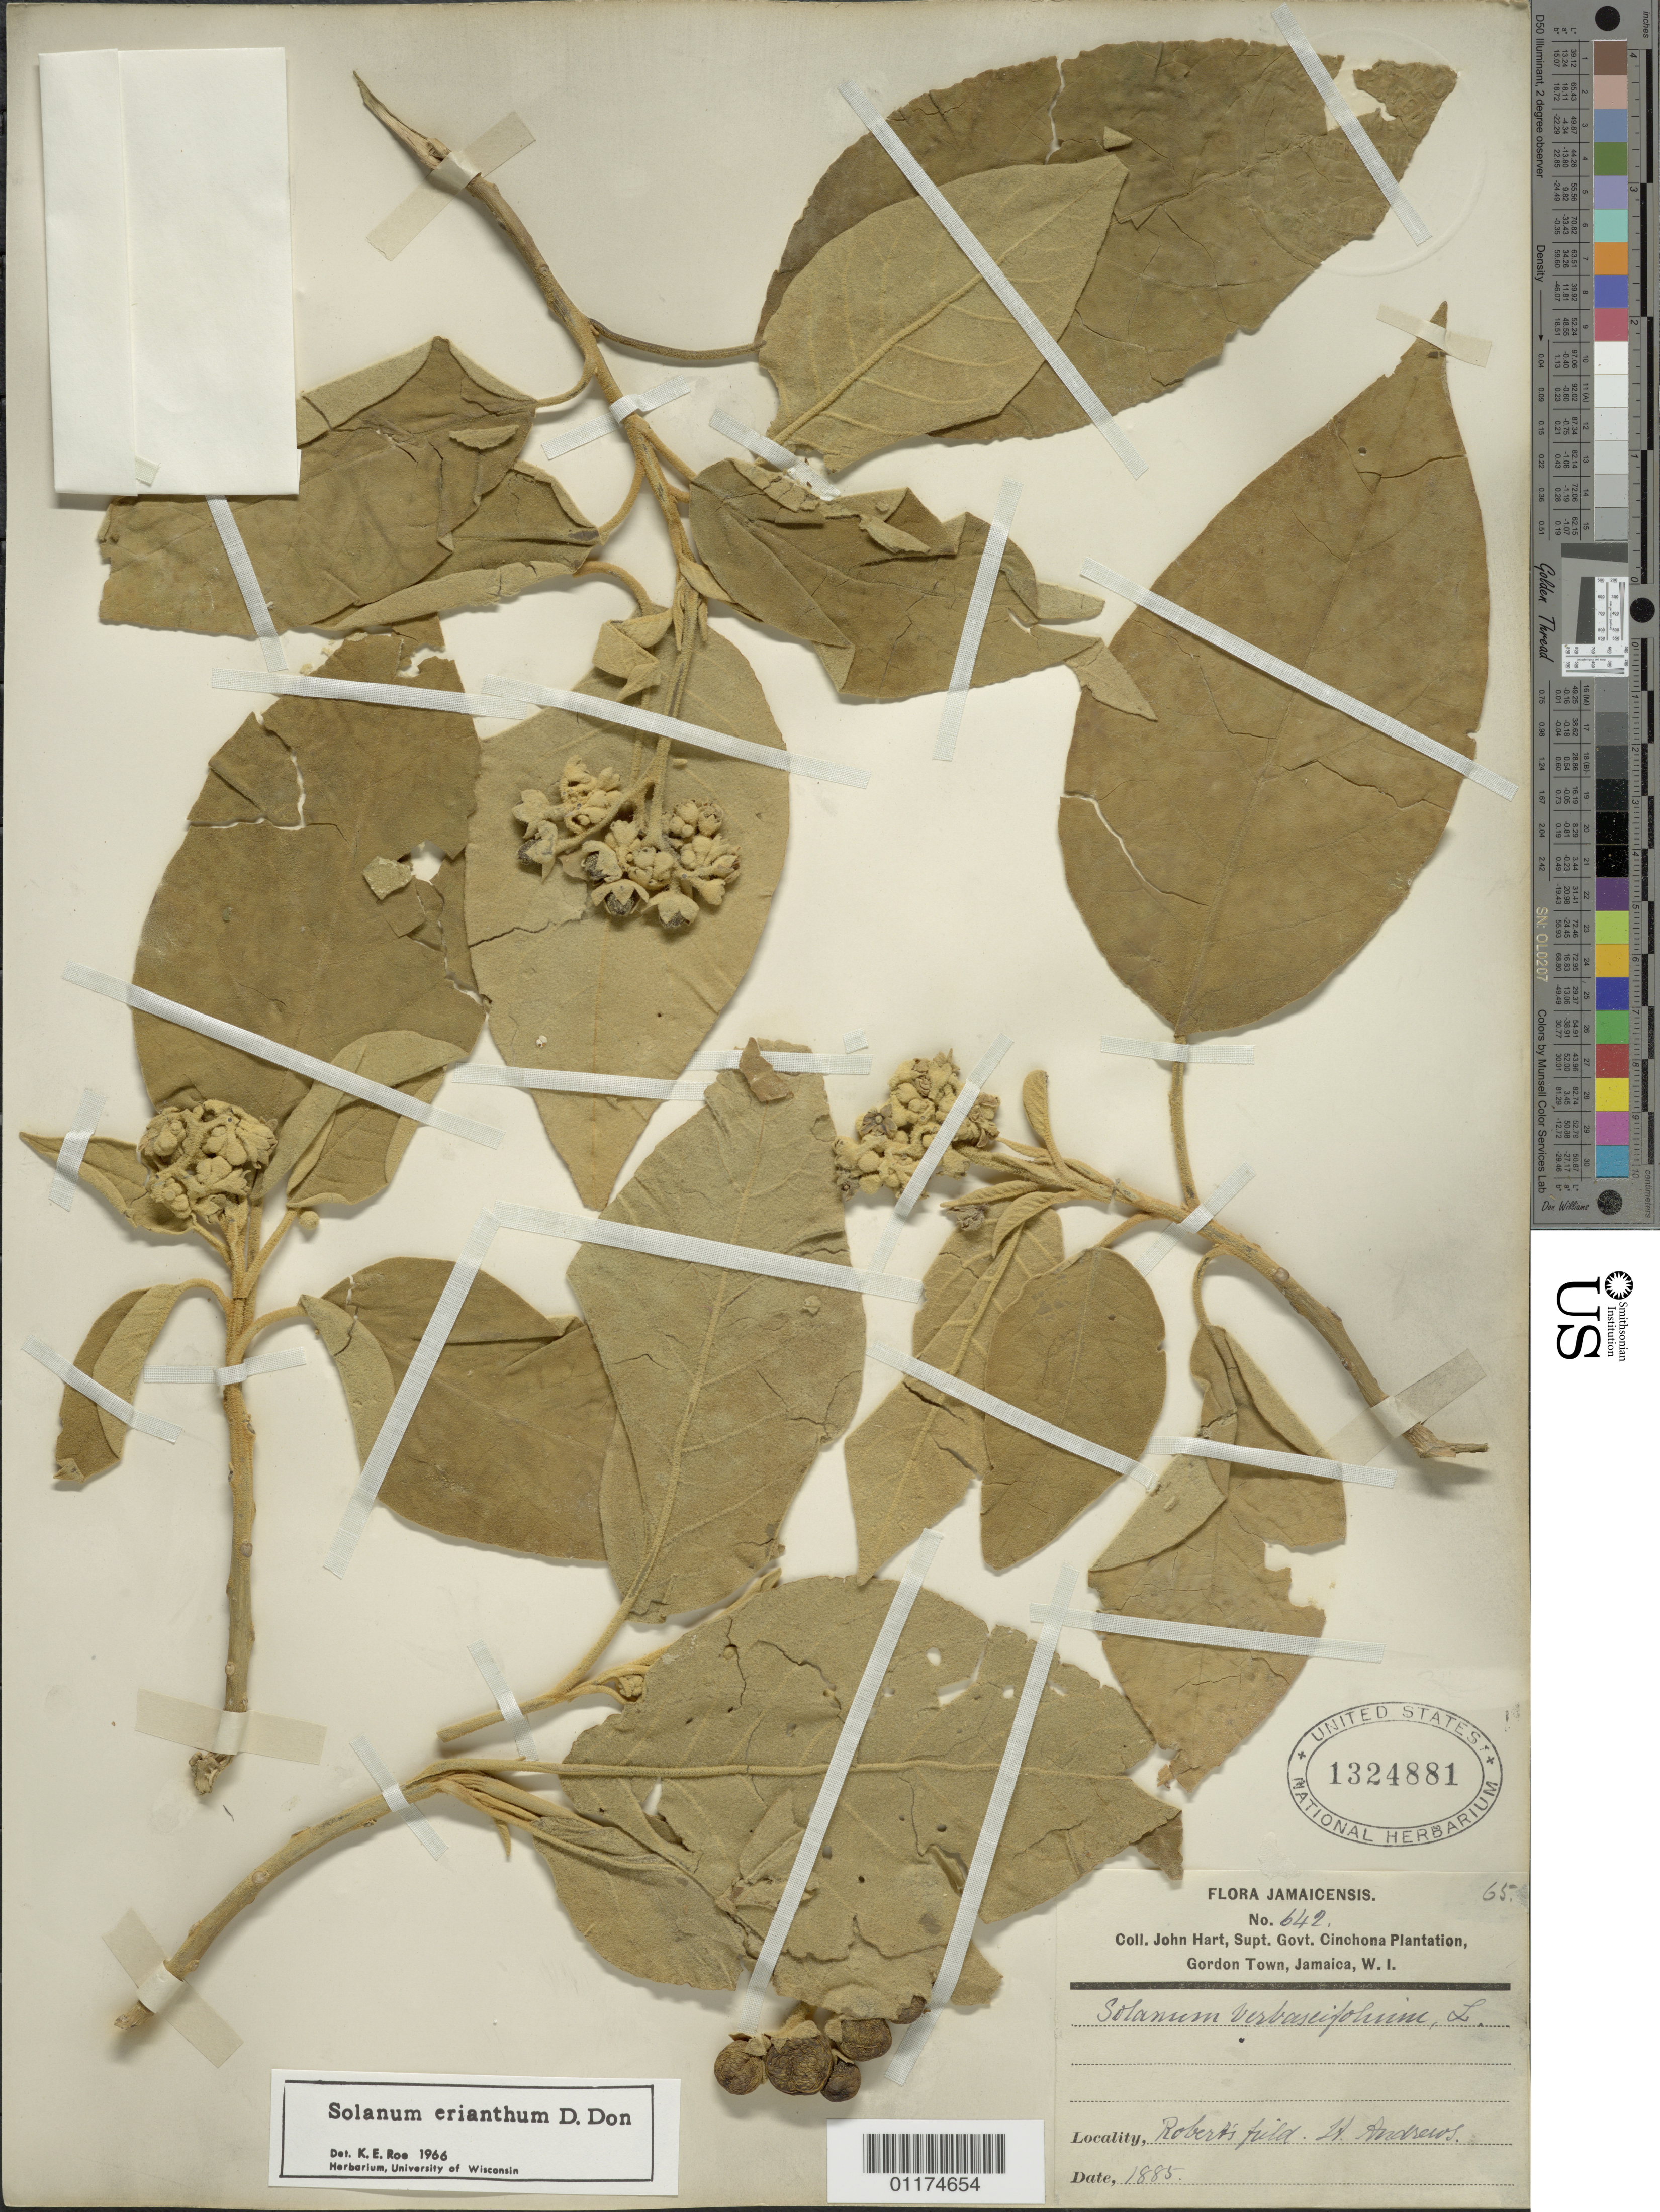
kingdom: Plantae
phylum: Tracheophyta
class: Magnoliopsida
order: Solanales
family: Solanaceae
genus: Solanum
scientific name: Solanum erianthum var. erianthum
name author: D. Don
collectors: J. Hart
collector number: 642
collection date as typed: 1885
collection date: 1885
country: Jamaica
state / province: Saint Andrew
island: Jamaica I.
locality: Gordon Town; Roberts Field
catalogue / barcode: US 1324881